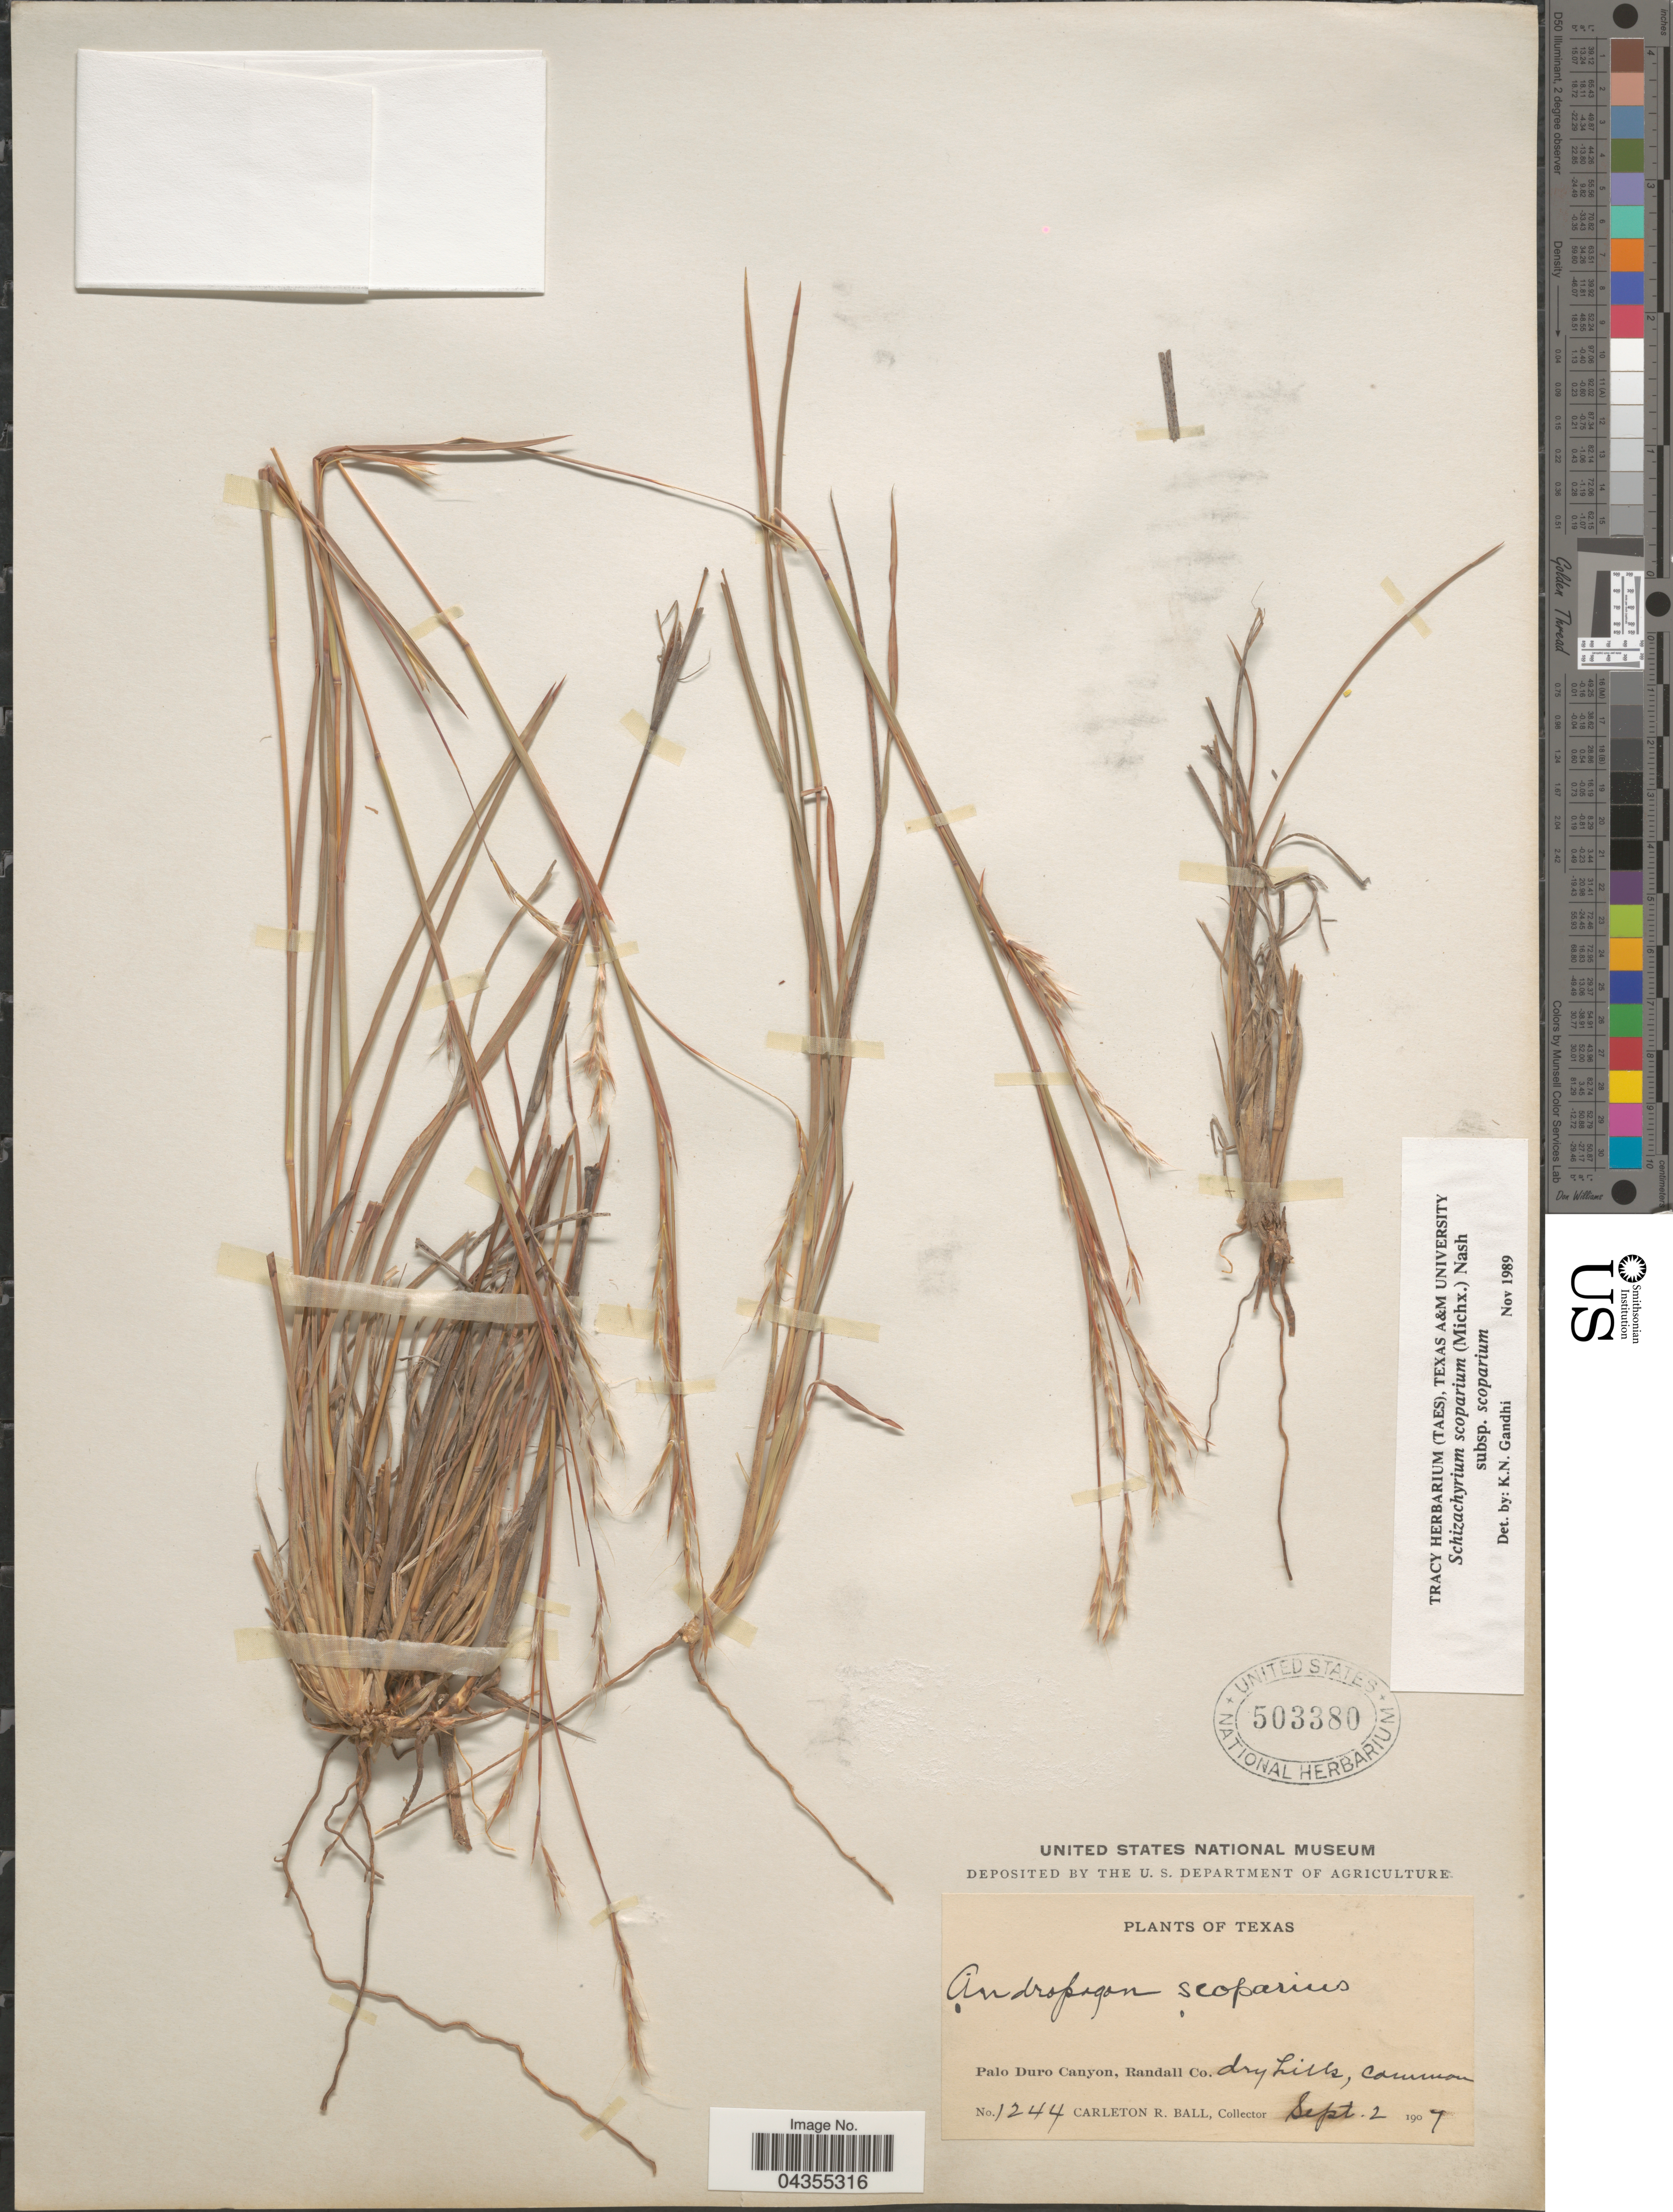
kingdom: Plantae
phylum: Tracheophyta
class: Liliopsida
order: Poales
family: Poaceae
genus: Schizachyrium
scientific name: Schizachyrium scoparium var. scoparium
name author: (Michx.) Nash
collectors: C. R. Ball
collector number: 1244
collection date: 1907-09-02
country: United States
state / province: Texas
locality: Palo Duro Canyon, Randall Co. Dry hills.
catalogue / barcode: US 503380